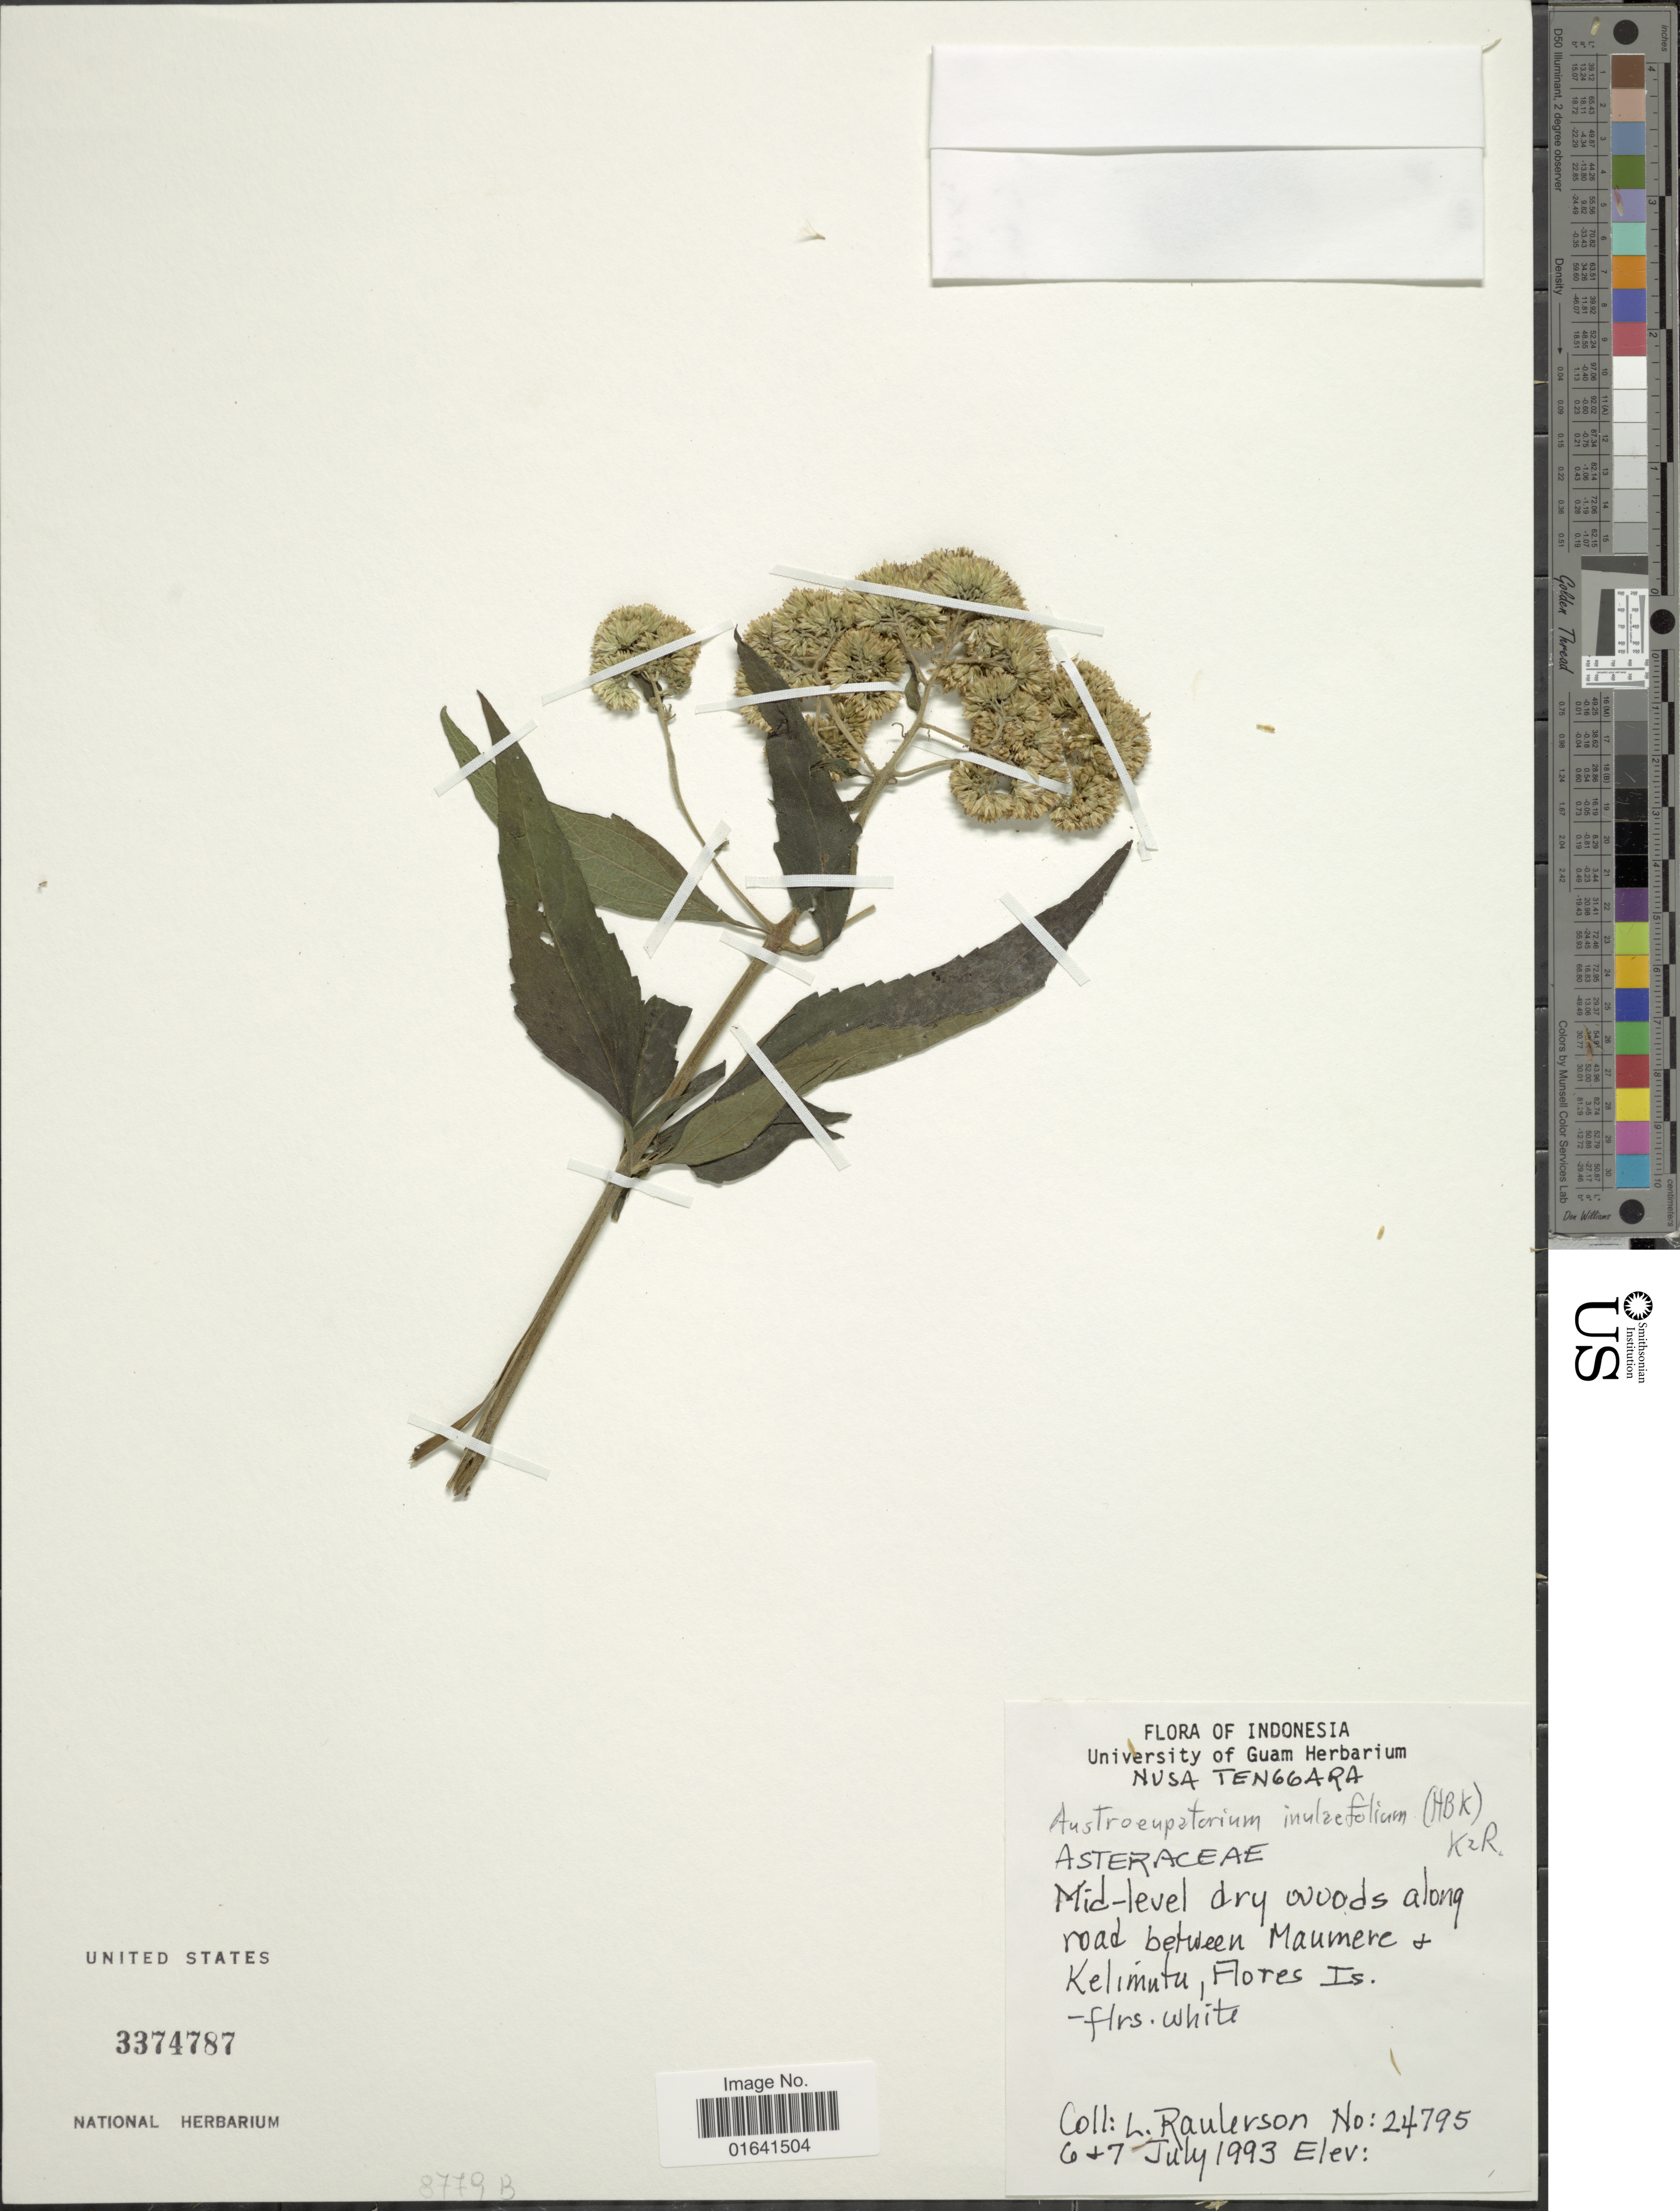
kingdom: Plantae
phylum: Tracheophyta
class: Magnoliopsida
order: Asterales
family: Asteraceae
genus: Austroeupatorium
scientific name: Austroeupatorium inulaefolium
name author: (Kunth) R.M. King & H. Rob.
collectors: L. Raulerson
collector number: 24795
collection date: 1993-07-06/1993-07-07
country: Indonesia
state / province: Nusa Tenggara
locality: Mid-leve; dry woods along road between Maumere + Kelimutu, Flores Is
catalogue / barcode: US 3374787